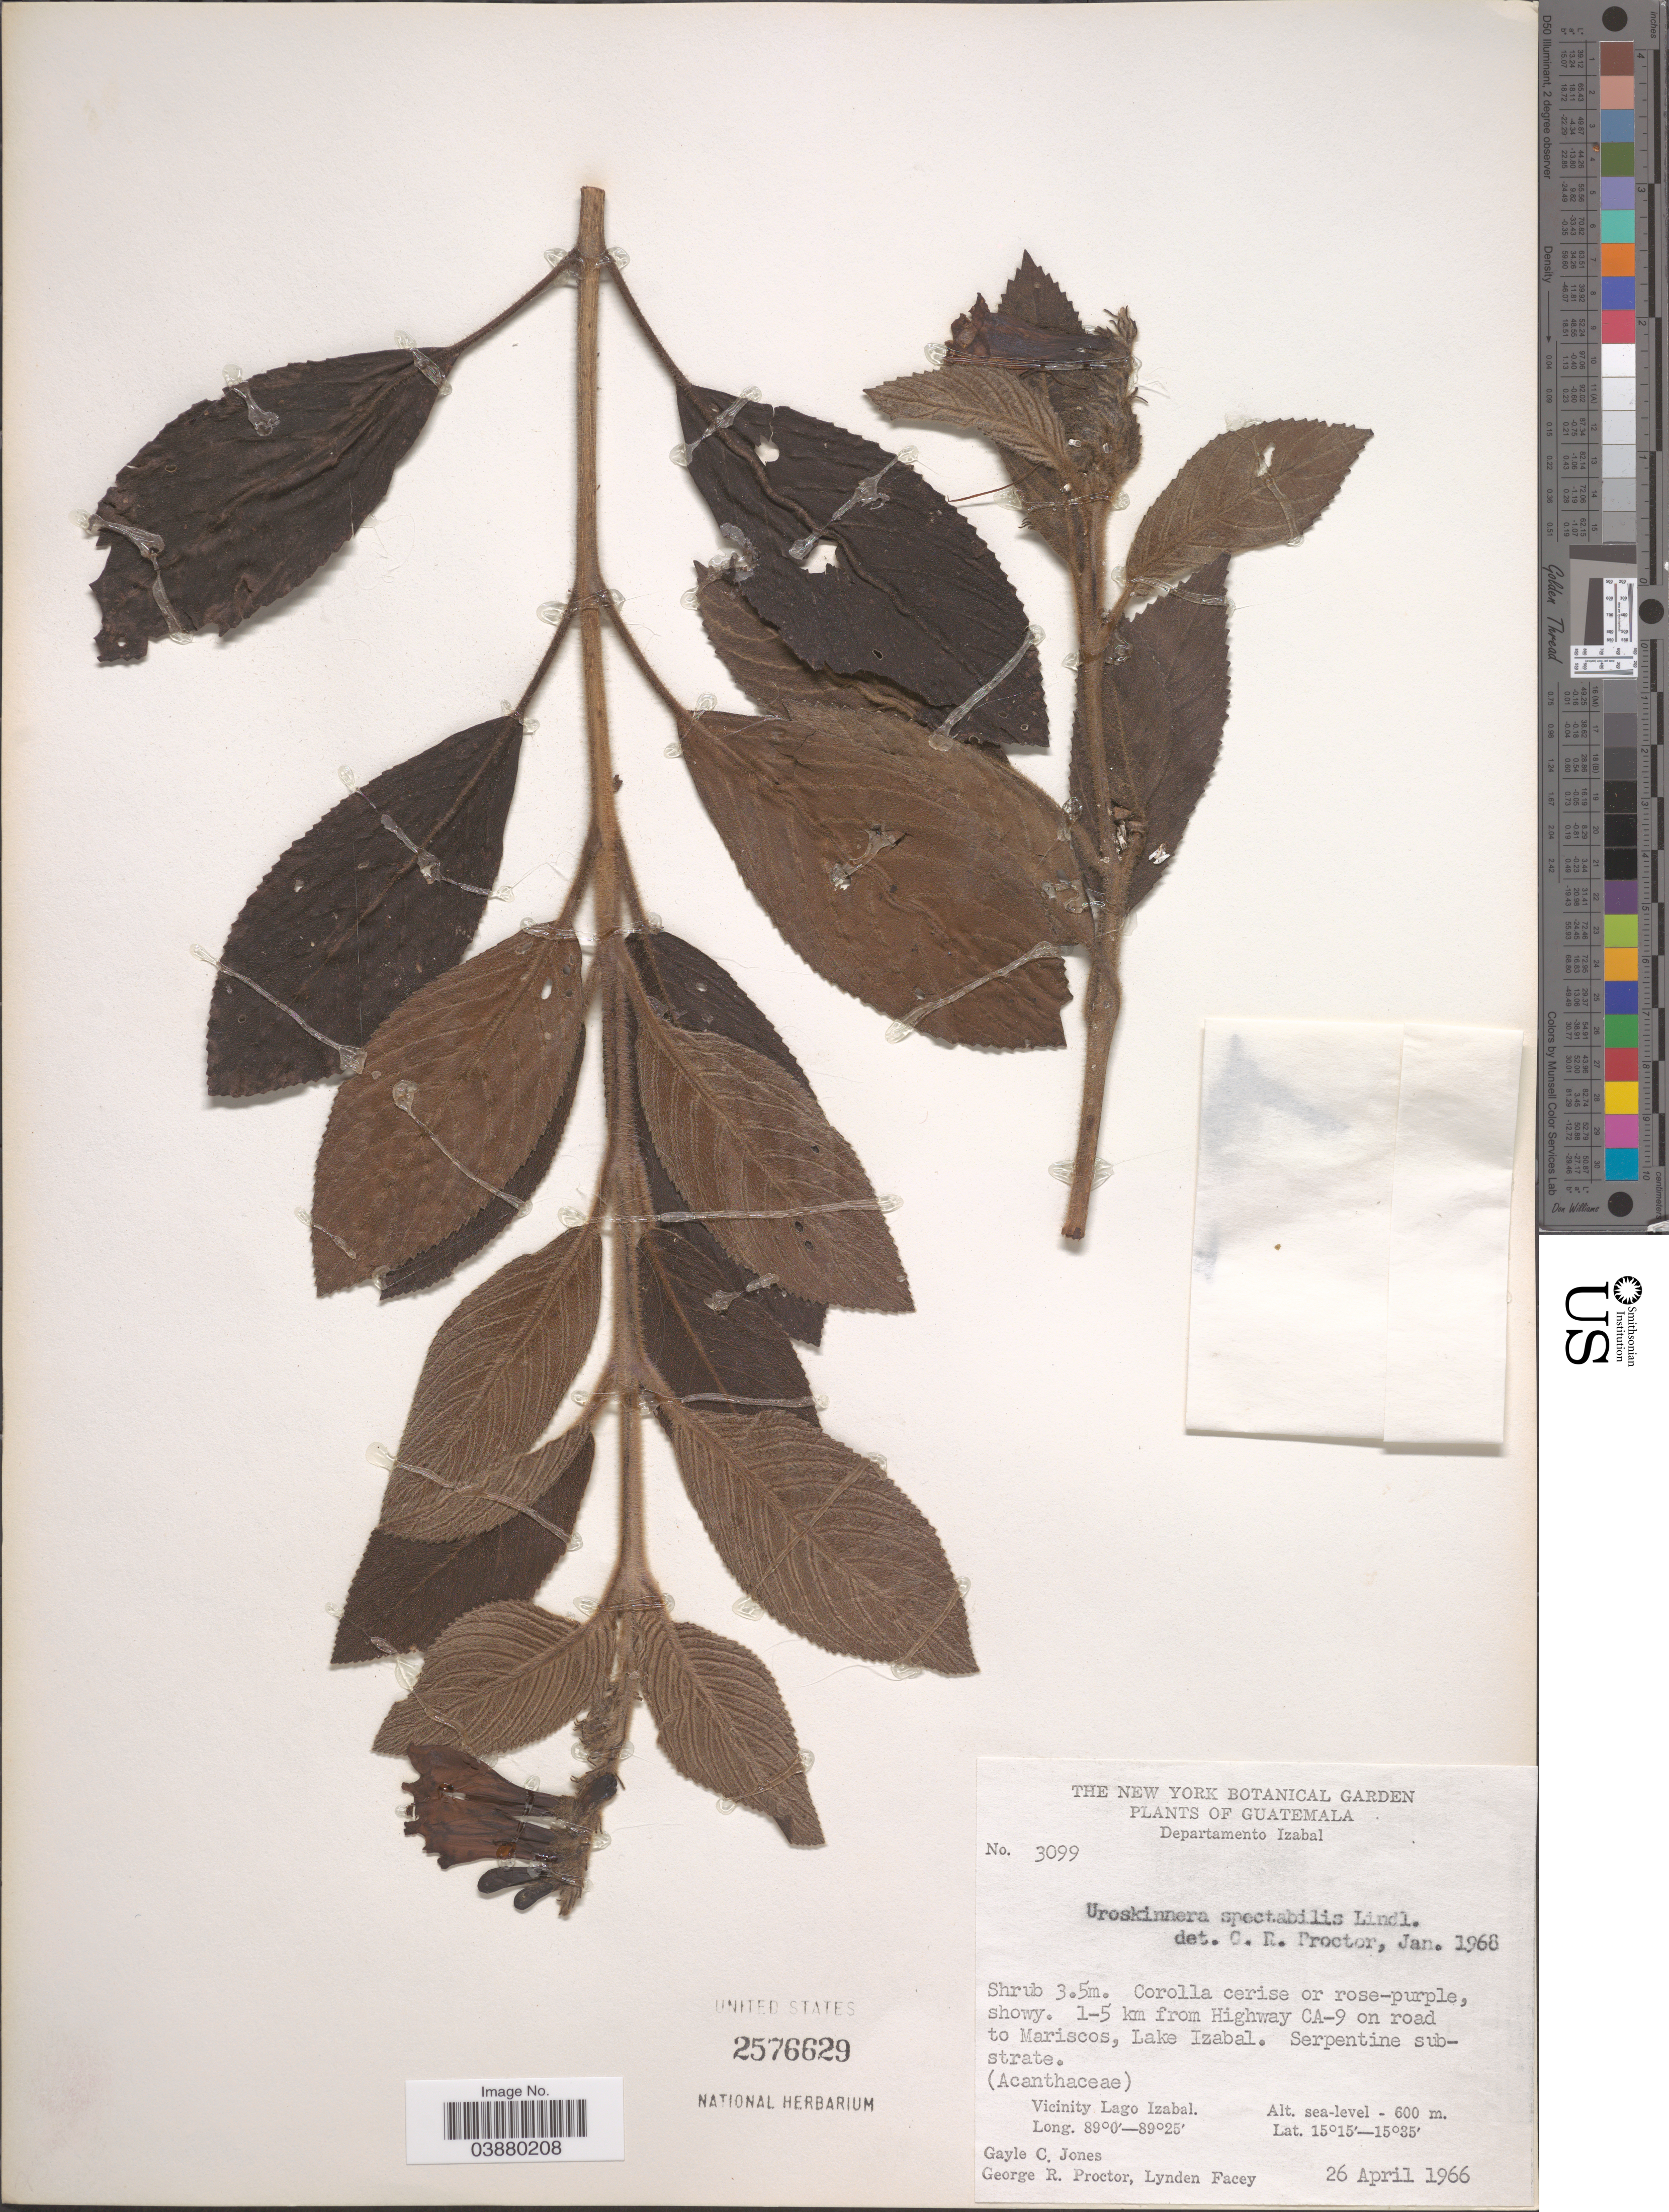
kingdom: Plantae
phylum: Tracheophyta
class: Magnoliopsida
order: Lamiales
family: Plantaginaceae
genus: Uroskinnera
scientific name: Uroskinnera spectabilis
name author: Lindl.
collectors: G. C. Jones, G. R. Proctor & L. Facey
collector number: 3099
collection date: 1966-04-26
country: Guatemala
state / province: Izabal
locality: Departamento Izabal. 1-5 km from Highway CA-9 on road to Mariscos, Lake Izabal. Vicinity Lago Izabal.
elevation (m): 0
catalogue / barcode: US 2576629